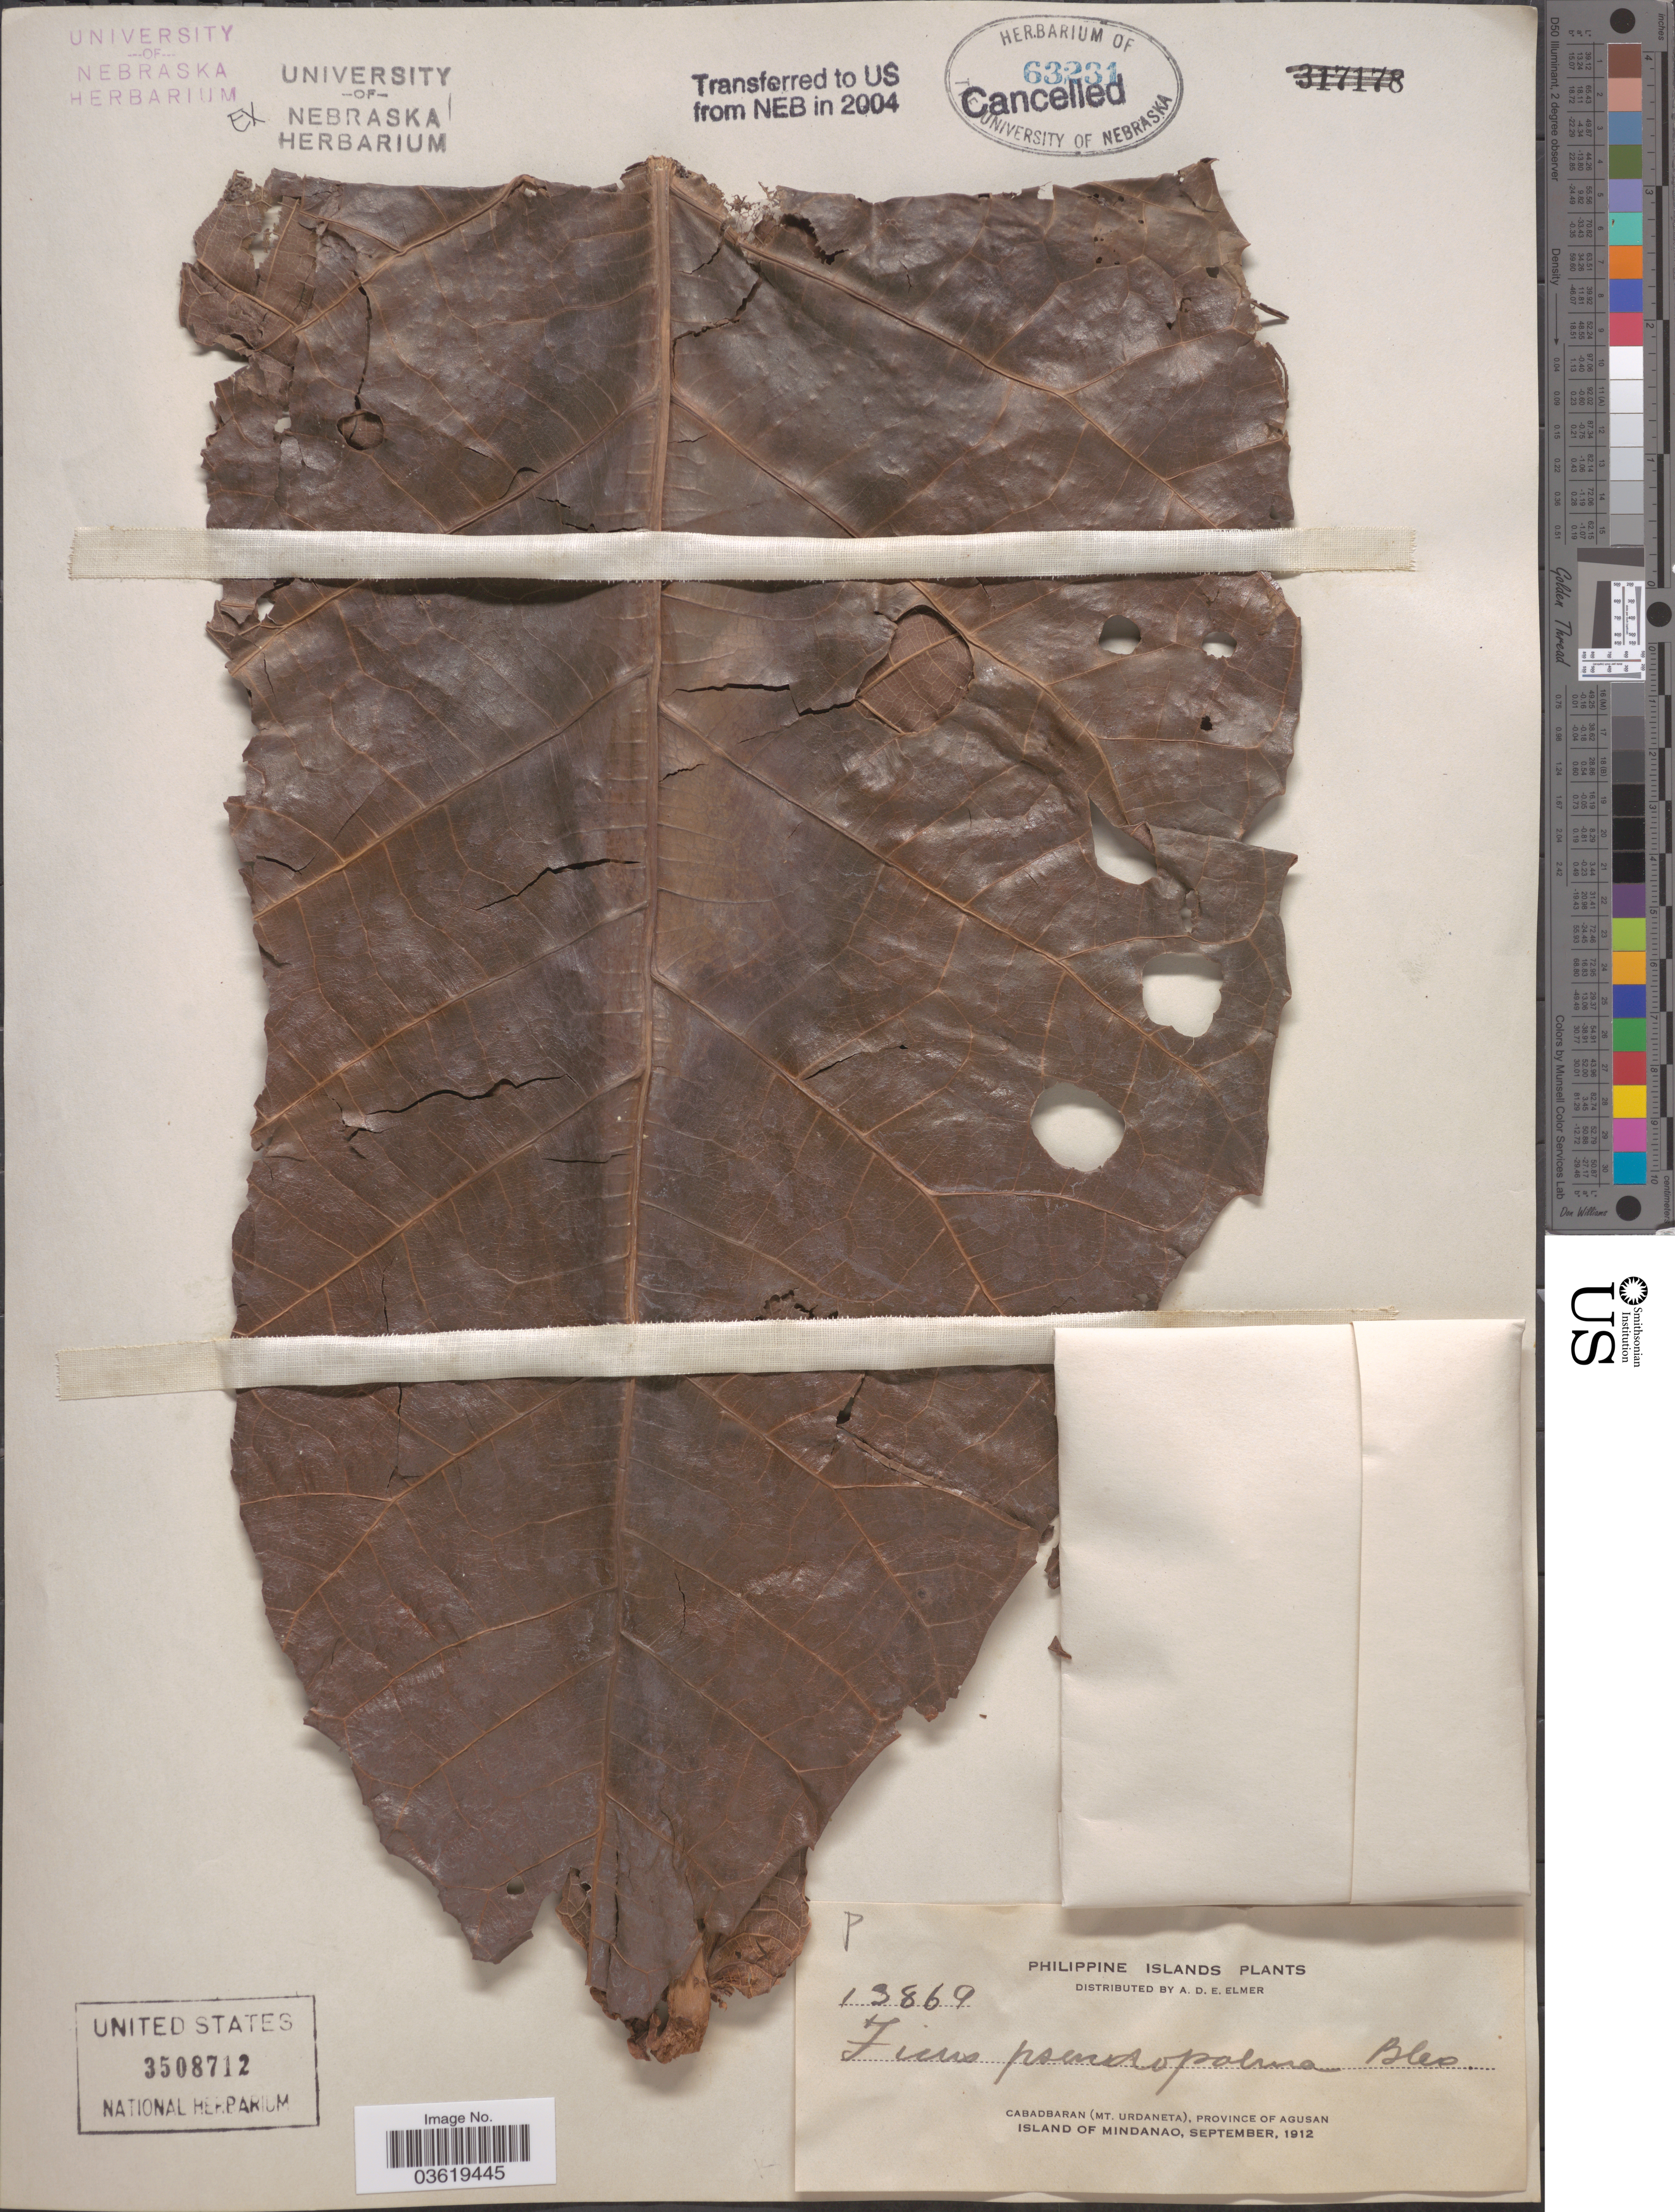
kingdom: Plantae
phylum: Tracheophyta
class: Magnoliopsida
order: Rosales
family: Moraceae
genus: Ficus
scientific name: Ficus pseudopalma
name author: Blanco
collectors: A. D. E. Elmer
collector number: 13869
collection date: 1912-09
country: Philippines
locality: Cabadbaran (Mt. Urdaneta), Province of Agusan. Island of Mindanao.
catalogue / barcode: US 3508712